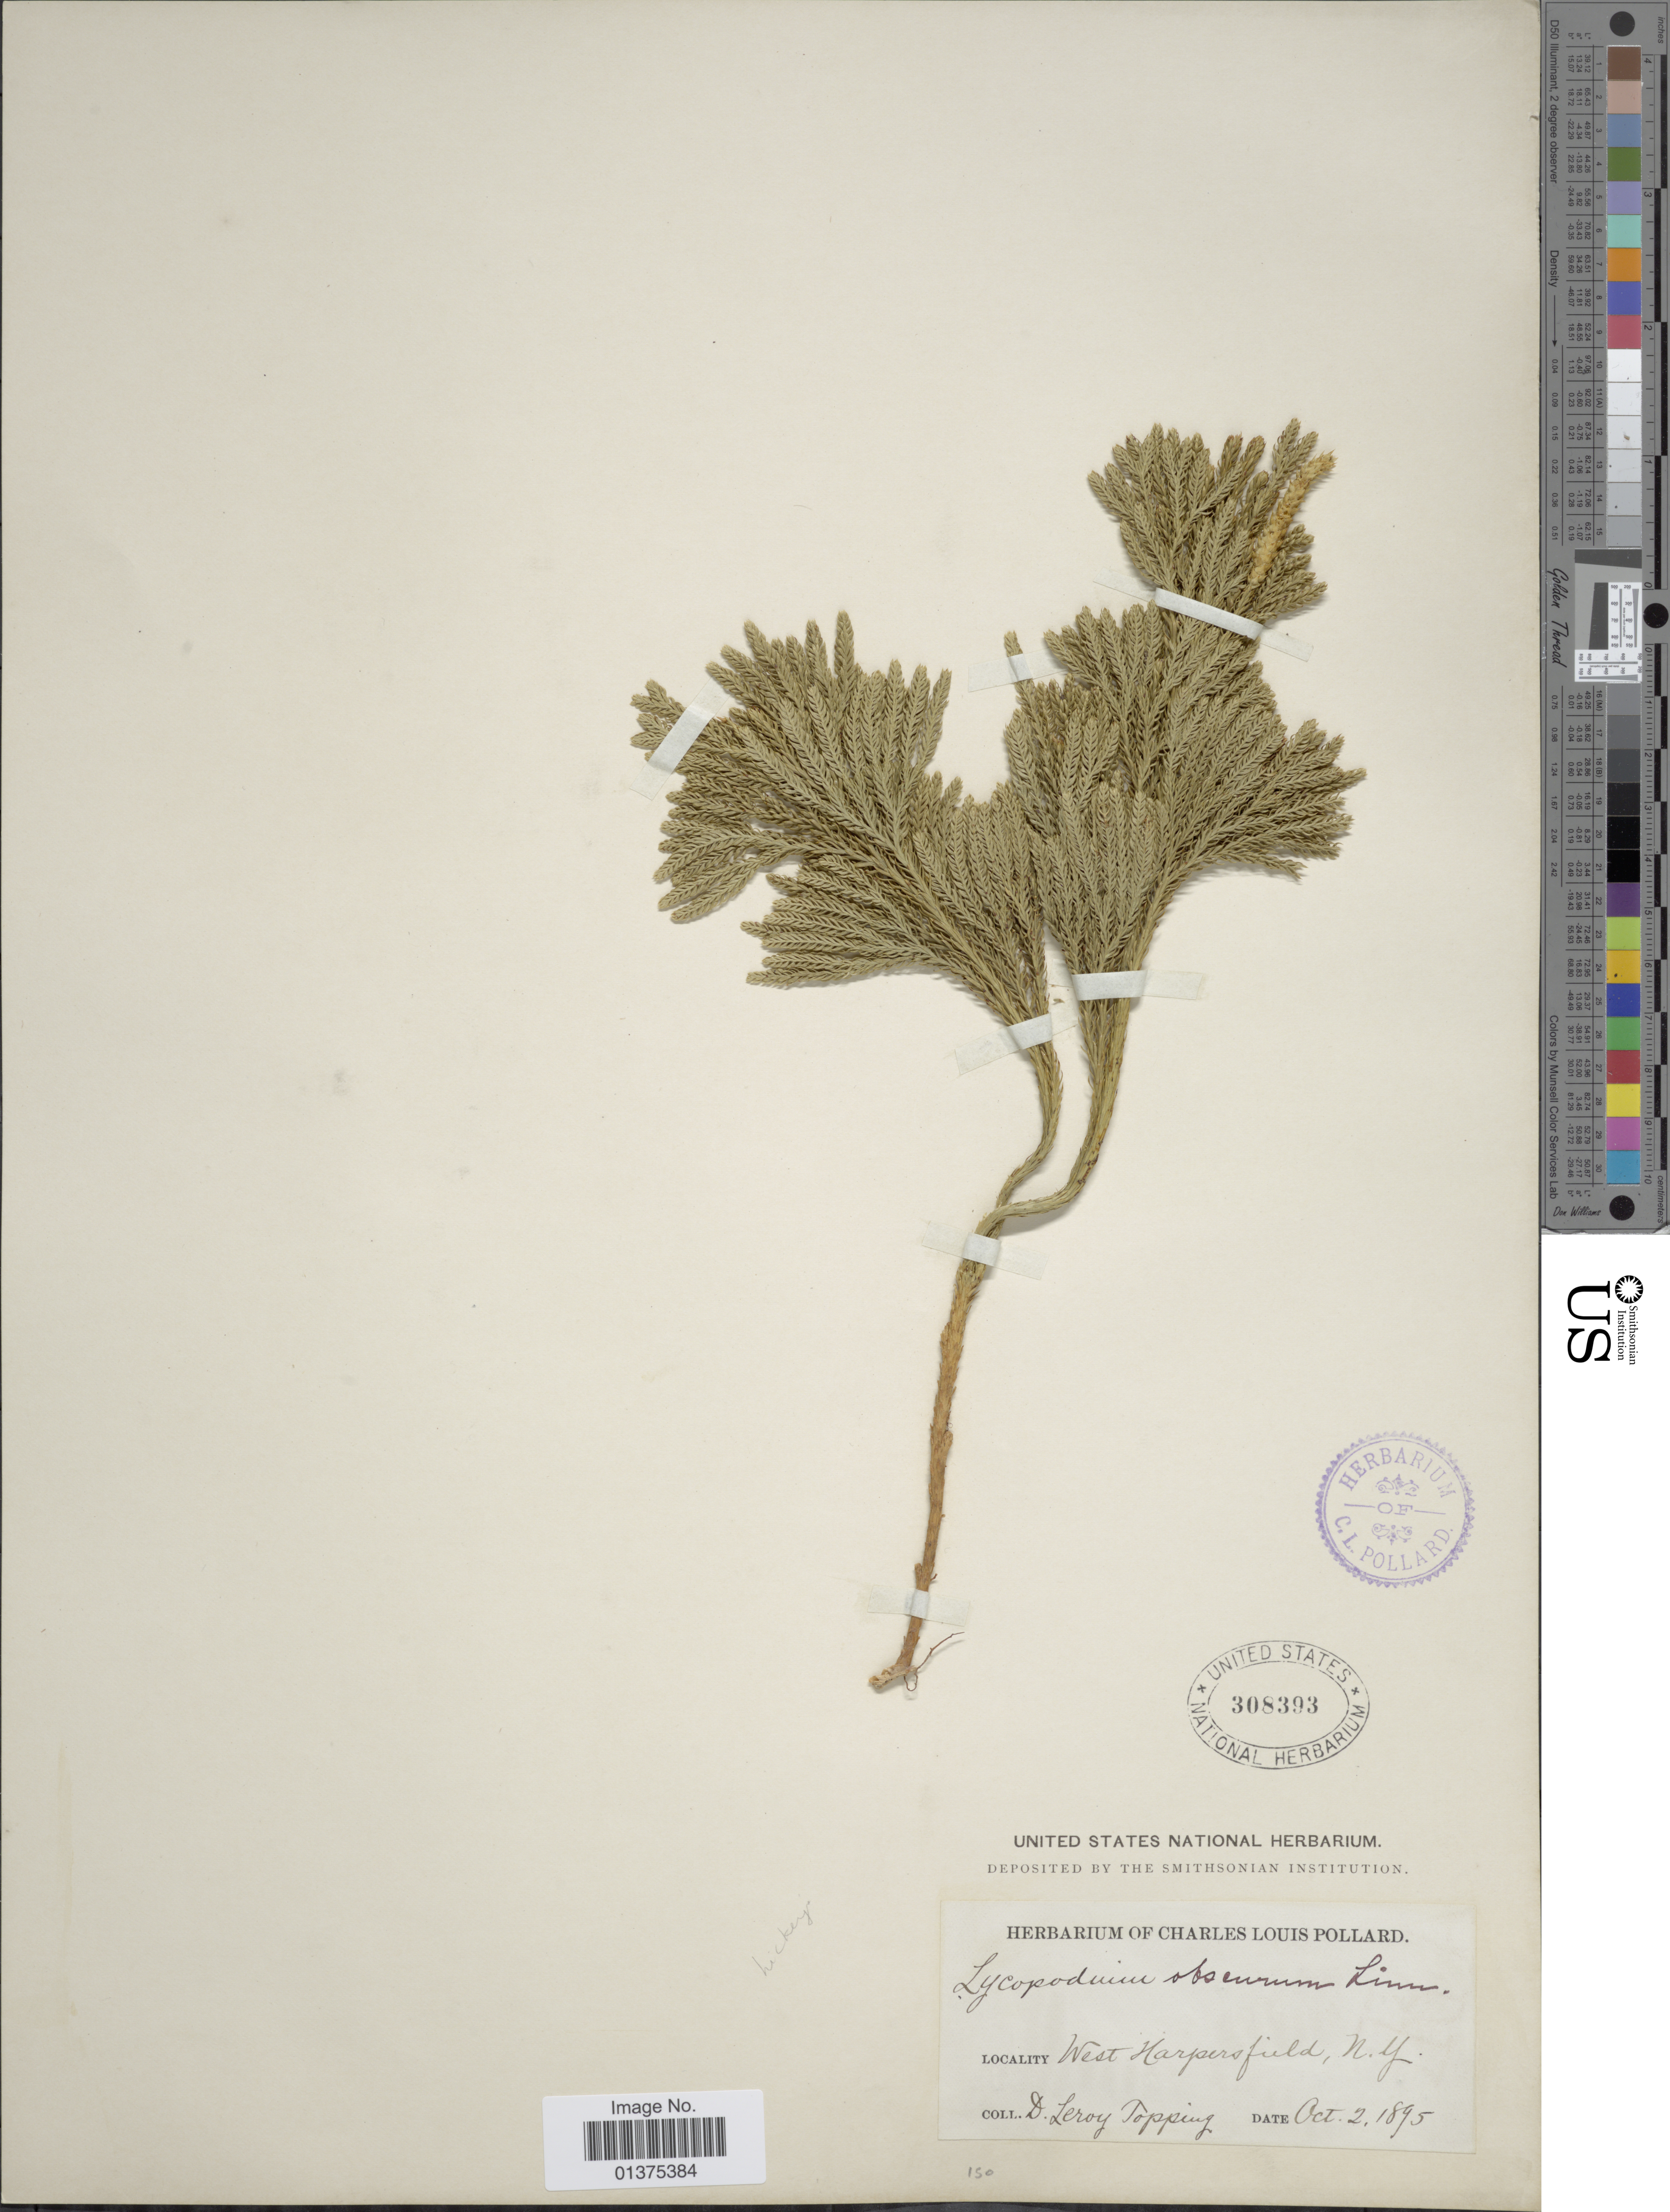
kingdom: Plantae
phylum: Tracheophyta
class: Lycopodiopsida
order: Lycopodiales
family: Lycopodiaceae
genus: Dendrolycopodium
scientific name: Dendrolycopodium hickeyi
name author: (W.H. Wagner et al.) A. Haines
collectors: D. L. Topping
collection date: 1895-10-02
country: United States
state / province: New York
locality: West Harpersfield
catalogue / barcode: US 308393